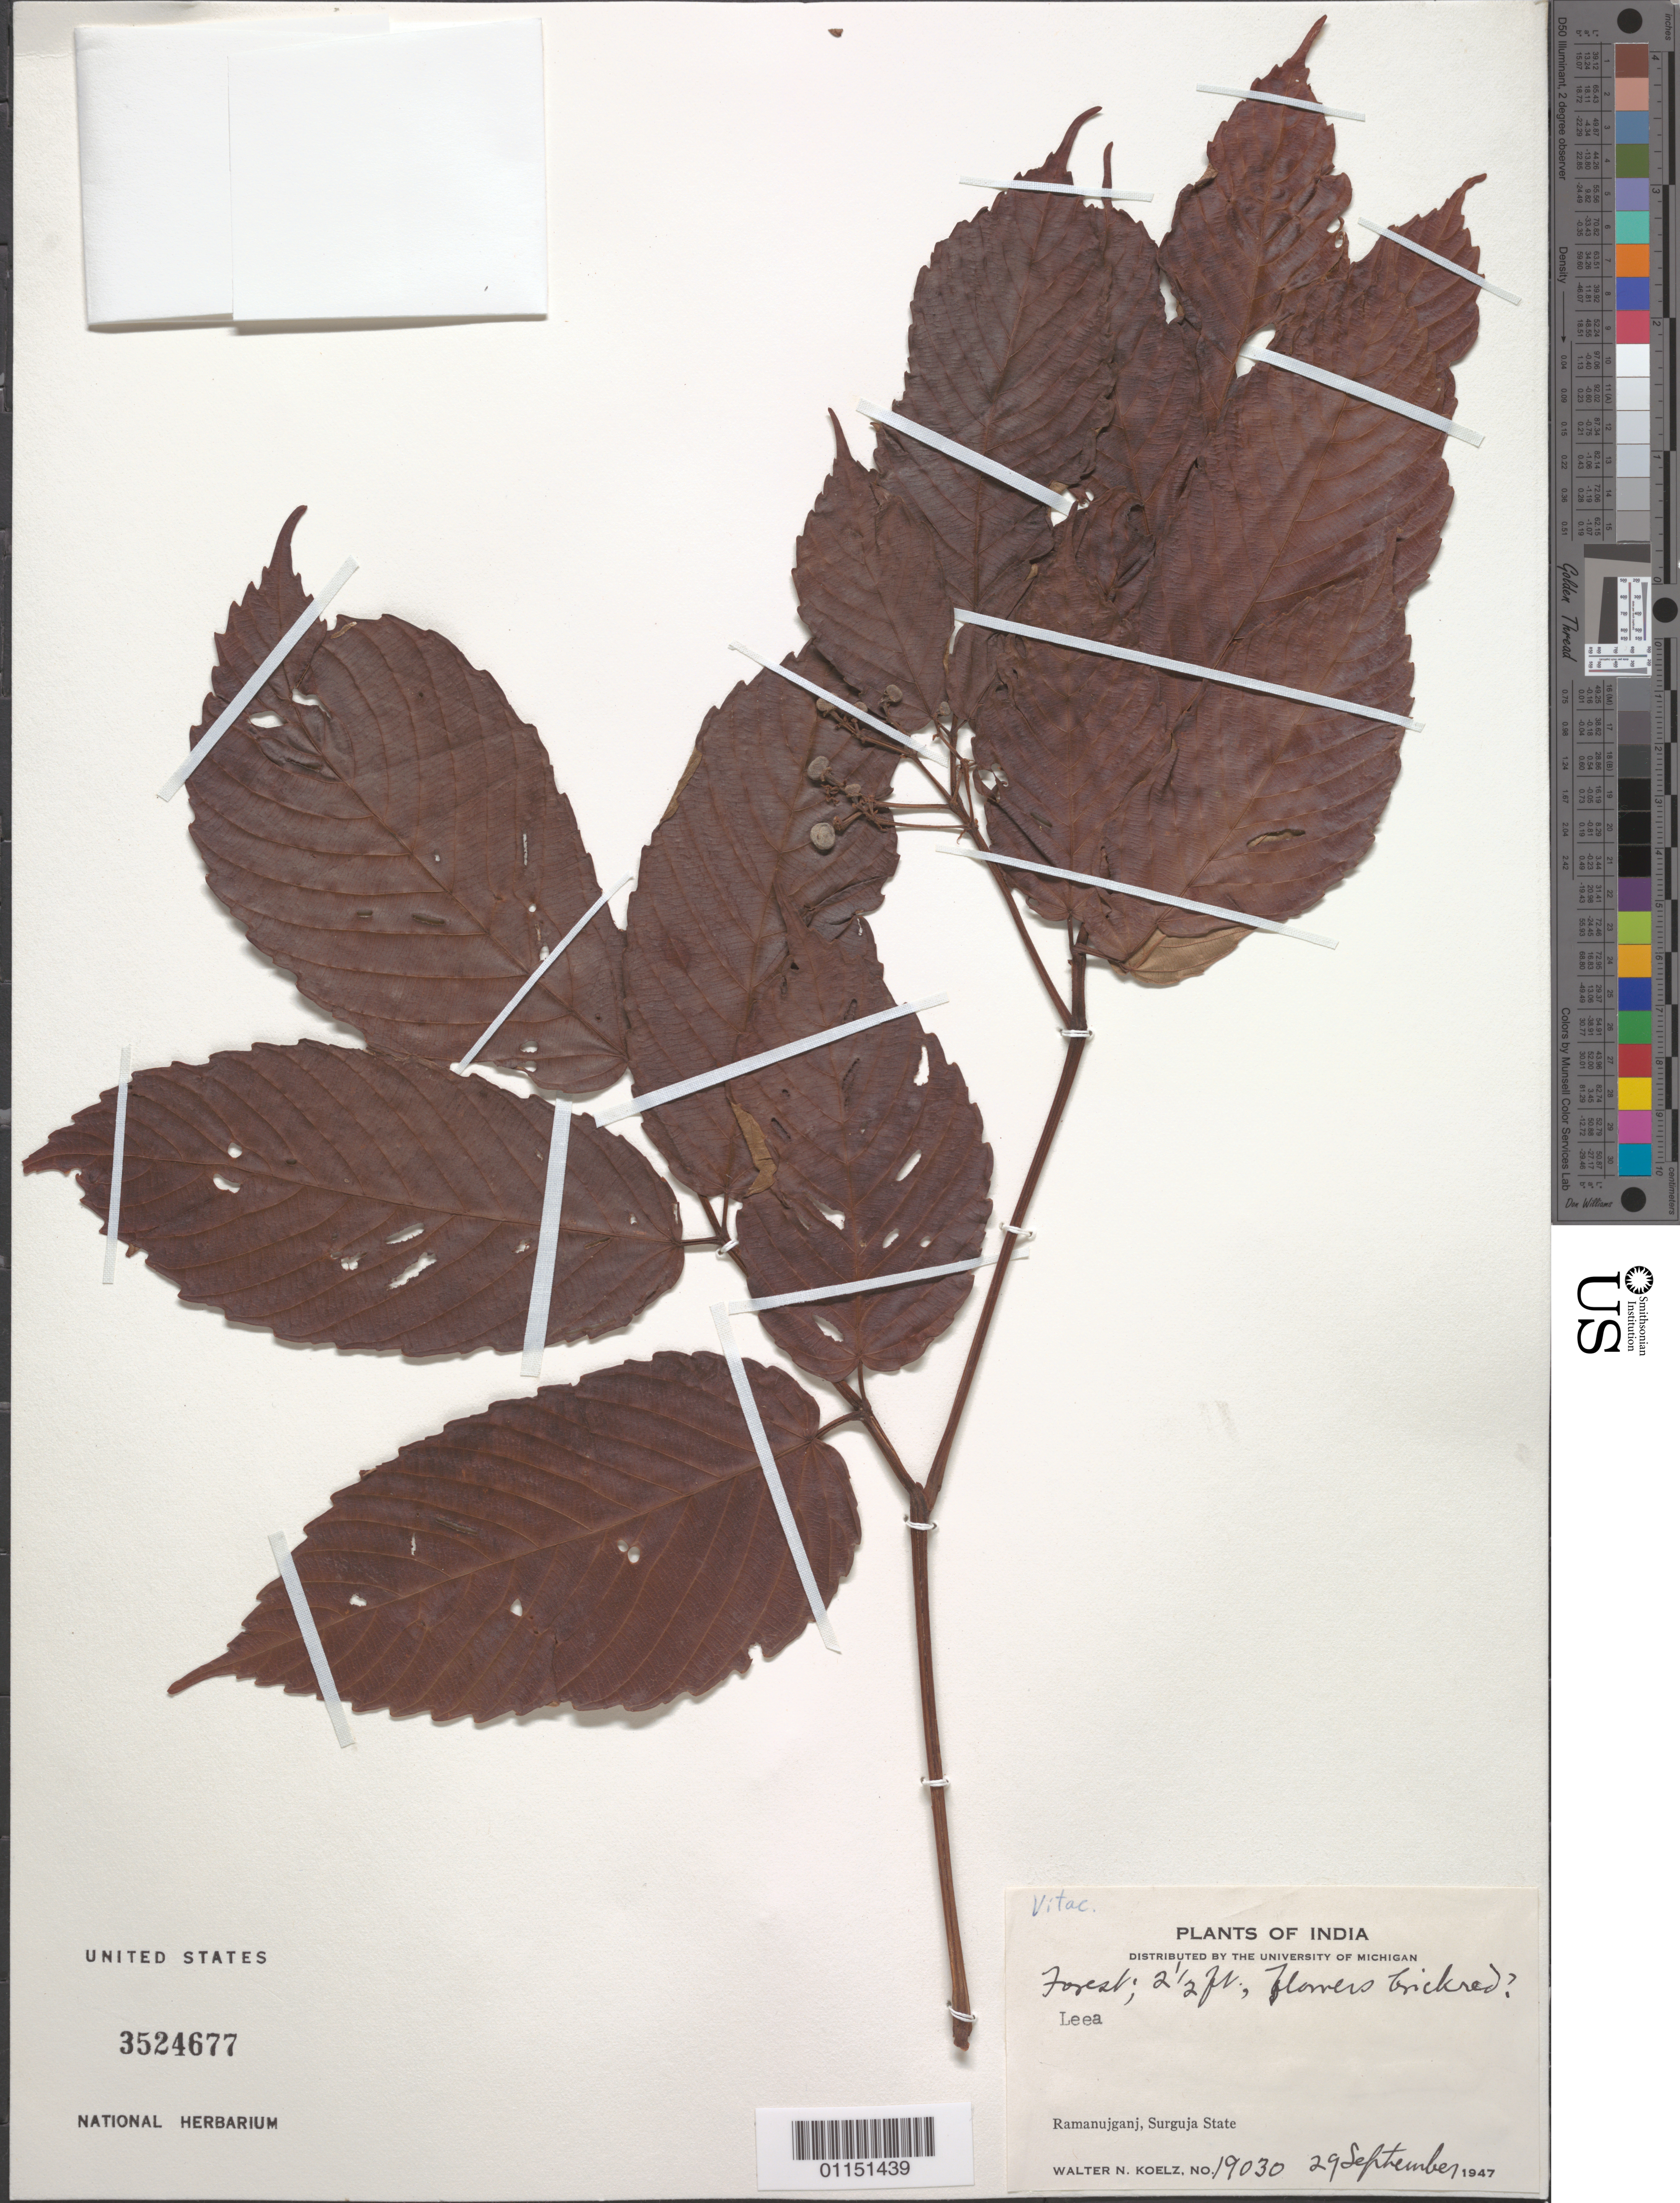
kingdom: Plantae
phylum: Tracheophyta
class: Magnoliopsida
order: Vitales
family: Vitaceae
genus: Leea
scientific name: Leea guineensis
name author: G. Don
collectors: W. N. Koelz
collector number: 19030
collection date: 1947-09-29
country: India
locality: Ramanujganj, Surguja State.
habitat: Forest.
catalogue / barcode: US 3524677